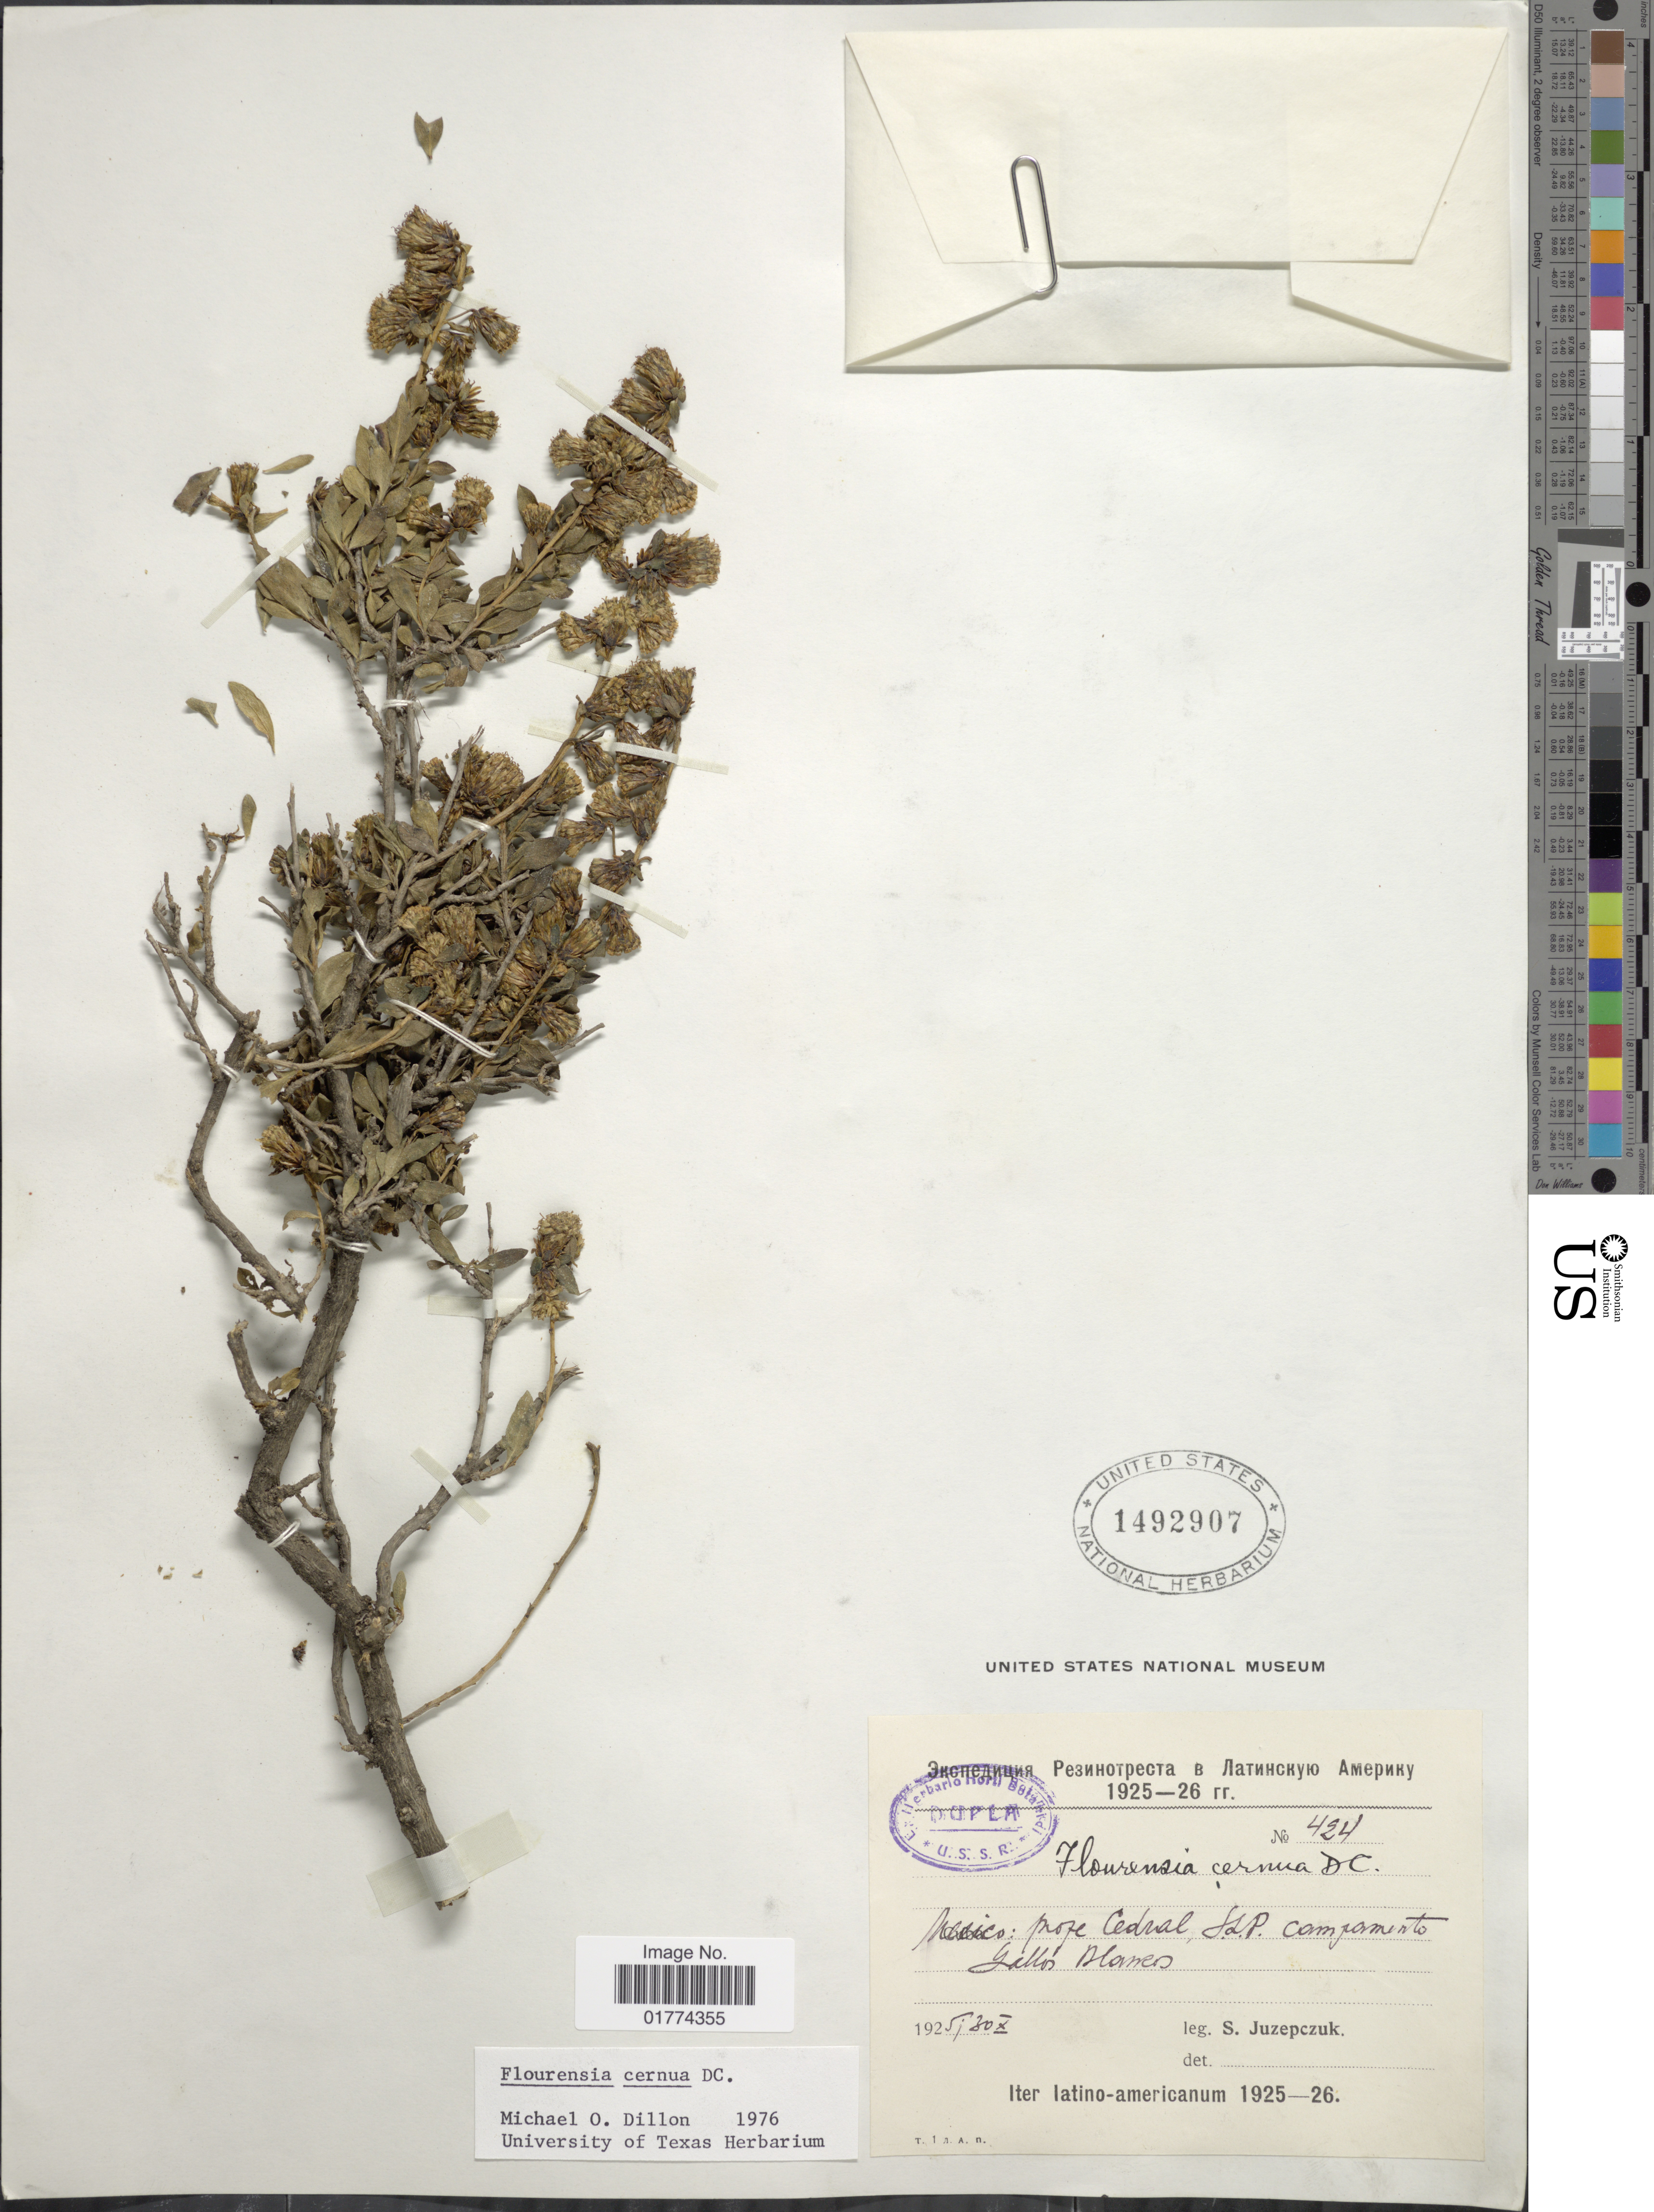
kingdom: Plantae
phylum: Tracheophyta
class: Magnoliopsida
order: Asterales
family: Asteraceae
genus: Flourensia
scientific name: Flourensia cernua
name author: DC.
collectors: S. V. Juzepczuk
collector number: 424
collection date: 1925-10-30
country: Mexico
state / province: San Luis Potosí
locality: Prope Cedral, S.L.P. campamento gallos Blanes [interpreted]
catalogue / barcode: US 1492907